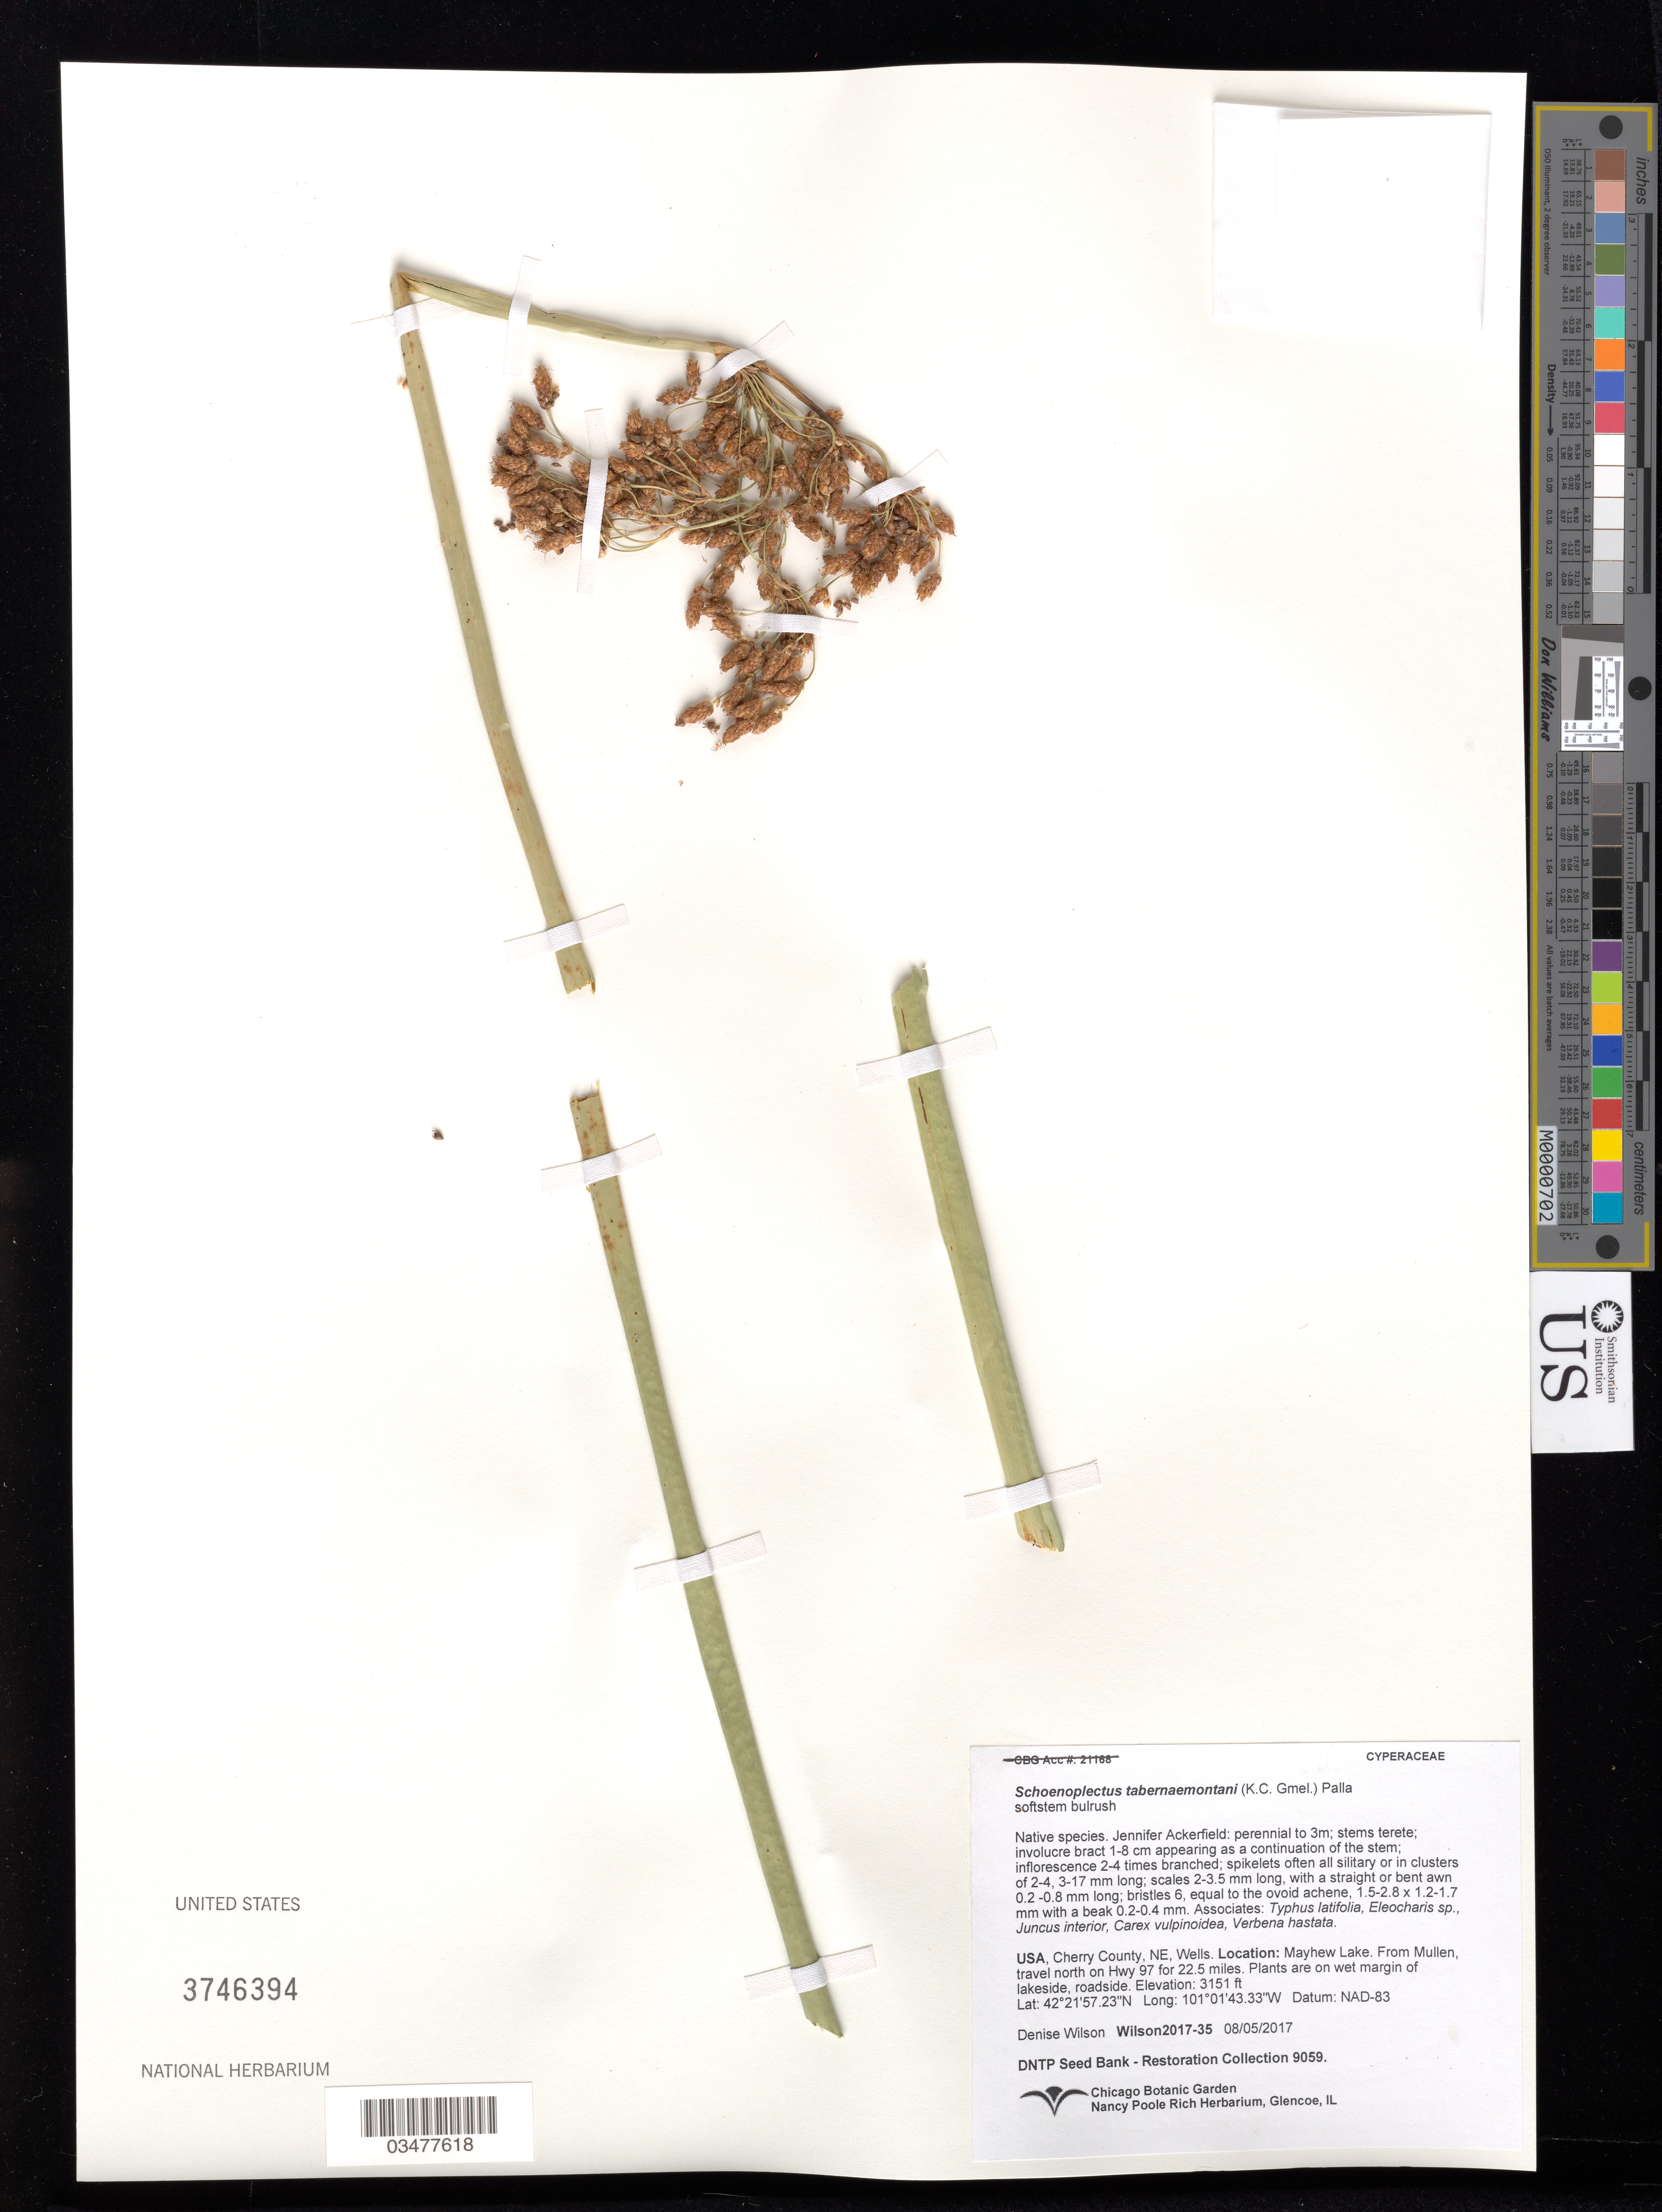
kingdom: Plantae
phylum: Tracheophyta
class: Liliopsida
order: Poales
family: Cyperaceae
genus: Schoenoplectus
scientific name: Schoenoplectus tabernaemontani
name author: (C.C. Gmel.) Palla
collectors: D. Wilson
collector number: Wilson2017-35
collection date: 2017-08-05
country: United States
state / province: Nebraska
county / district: Cherry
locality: Mayhew Lake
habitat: With Typhus latifolia, Eleocharis sp., Juncus interior, Carex vulpinoides, Verbena hastata.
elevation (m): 960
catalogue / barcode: US 3746394